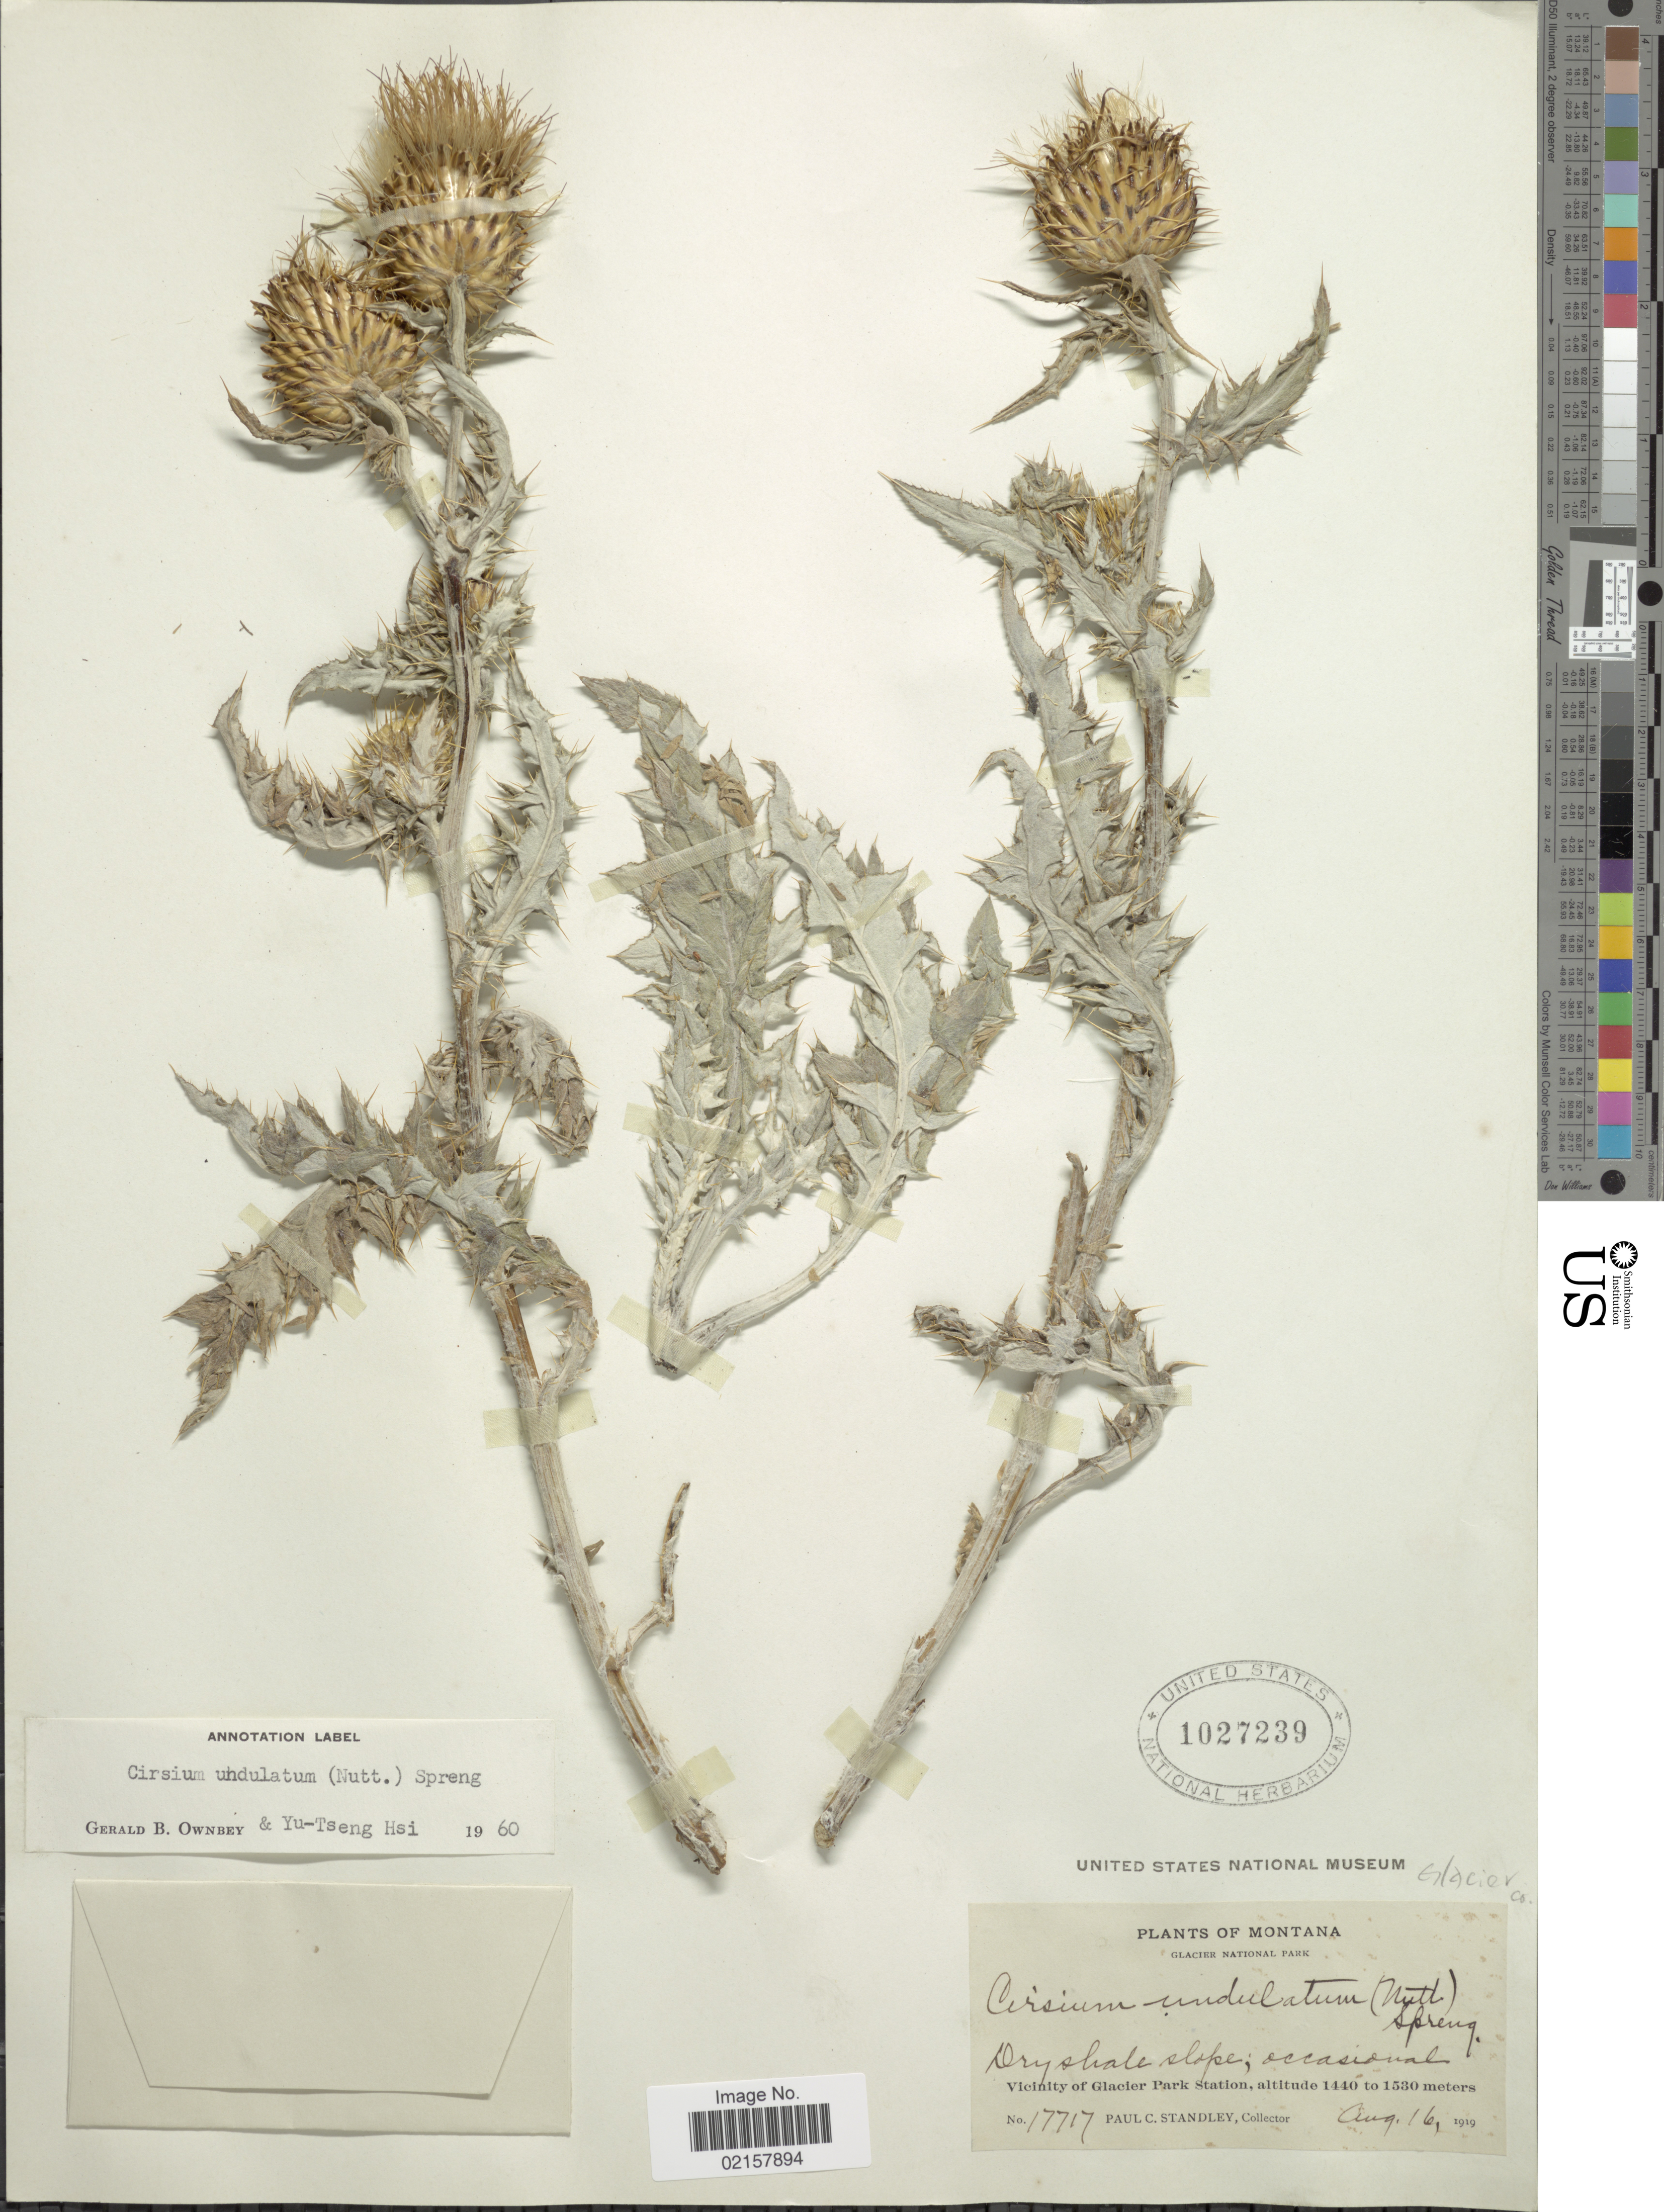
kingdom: Plantae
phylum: Tracheophyta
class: Magnoliopsida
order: Asterales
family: Asteraceae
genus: Cirsium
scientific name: Cirsium undulatum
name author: (Nutt.) Spreng.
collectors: P. C. Standley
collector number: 17717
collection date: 1919-08-16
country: United States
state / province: Montana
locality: Glacier National Park, dry shade slope, vicinity of Glacier Park Station.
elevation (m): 1440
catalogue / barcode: US 1027239